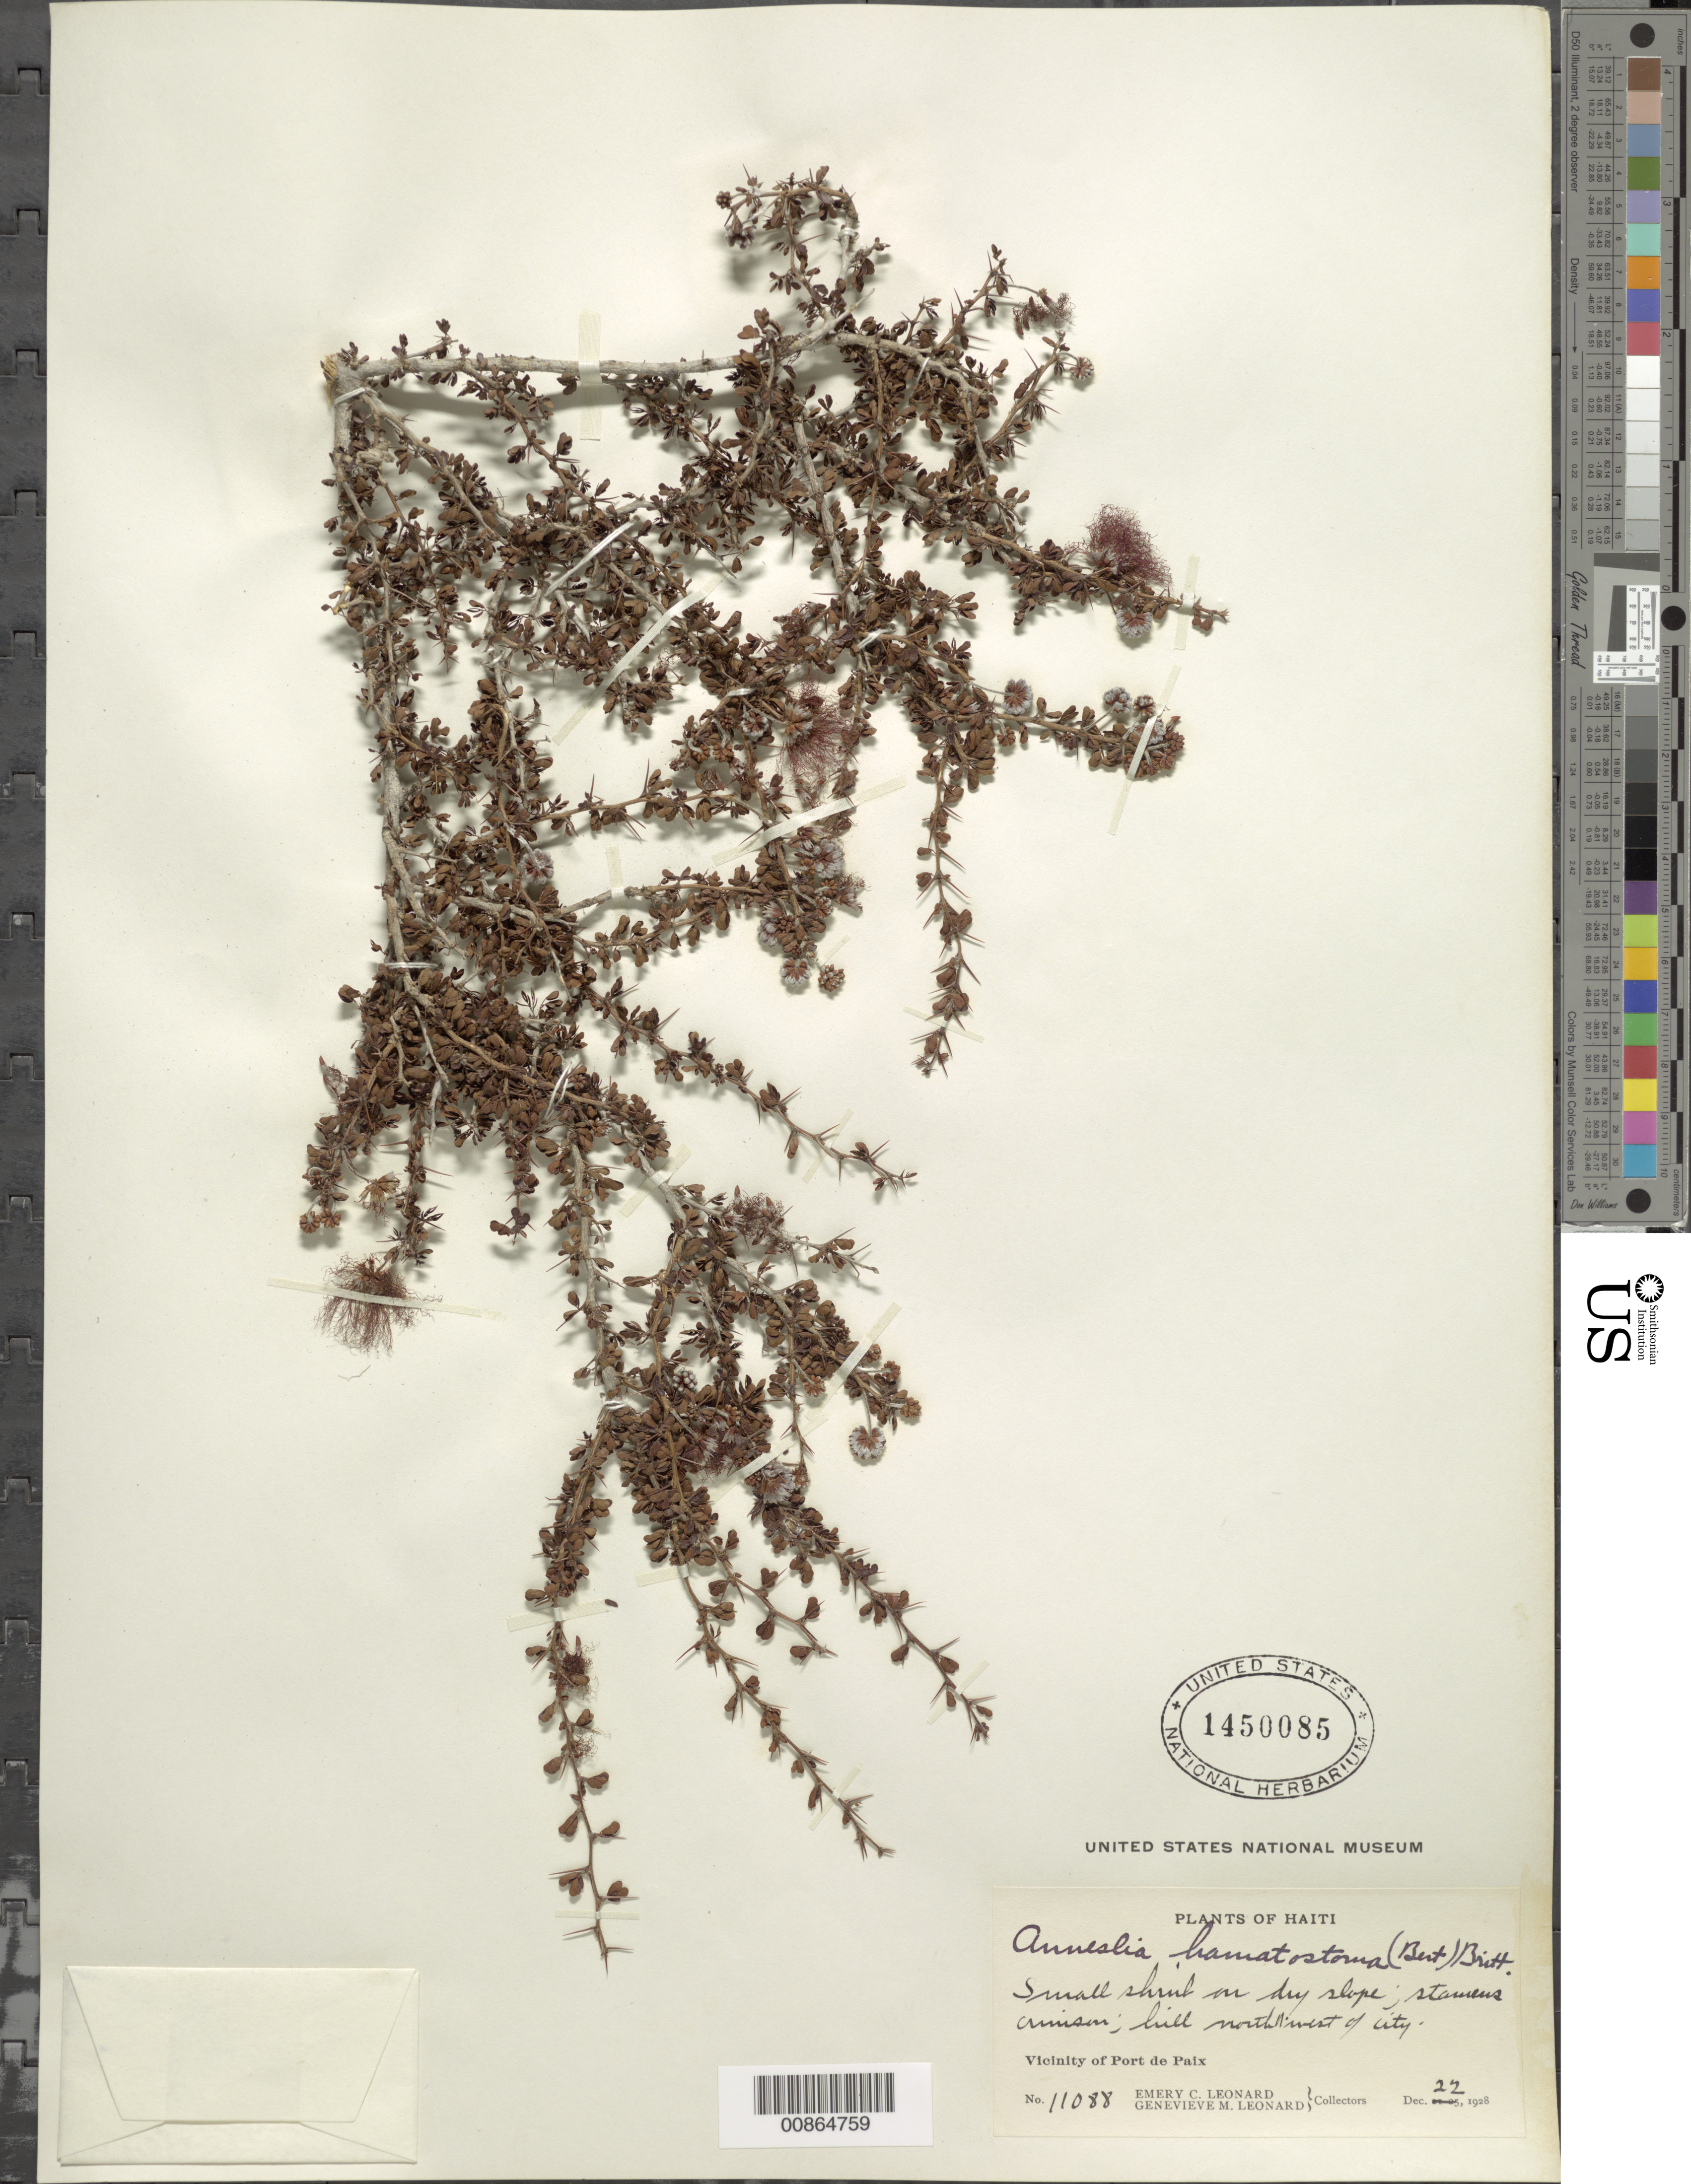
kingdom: Plantae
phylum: Tracheophyta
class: Magnoliopsida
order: Fabales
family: Fabaceae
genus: Calliandra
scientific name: Calliandra haematostoma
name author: (DC.) Urb.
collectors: E. C. Leonard & G. M. Leonard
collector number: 11088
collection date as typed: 22 Dec 1928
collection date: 1928-12-22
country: Haiti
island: Hispaniola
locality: Vicinity of Port de Paix. Hill northwest of city.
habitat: On dry slope.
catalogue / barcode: US 1450085